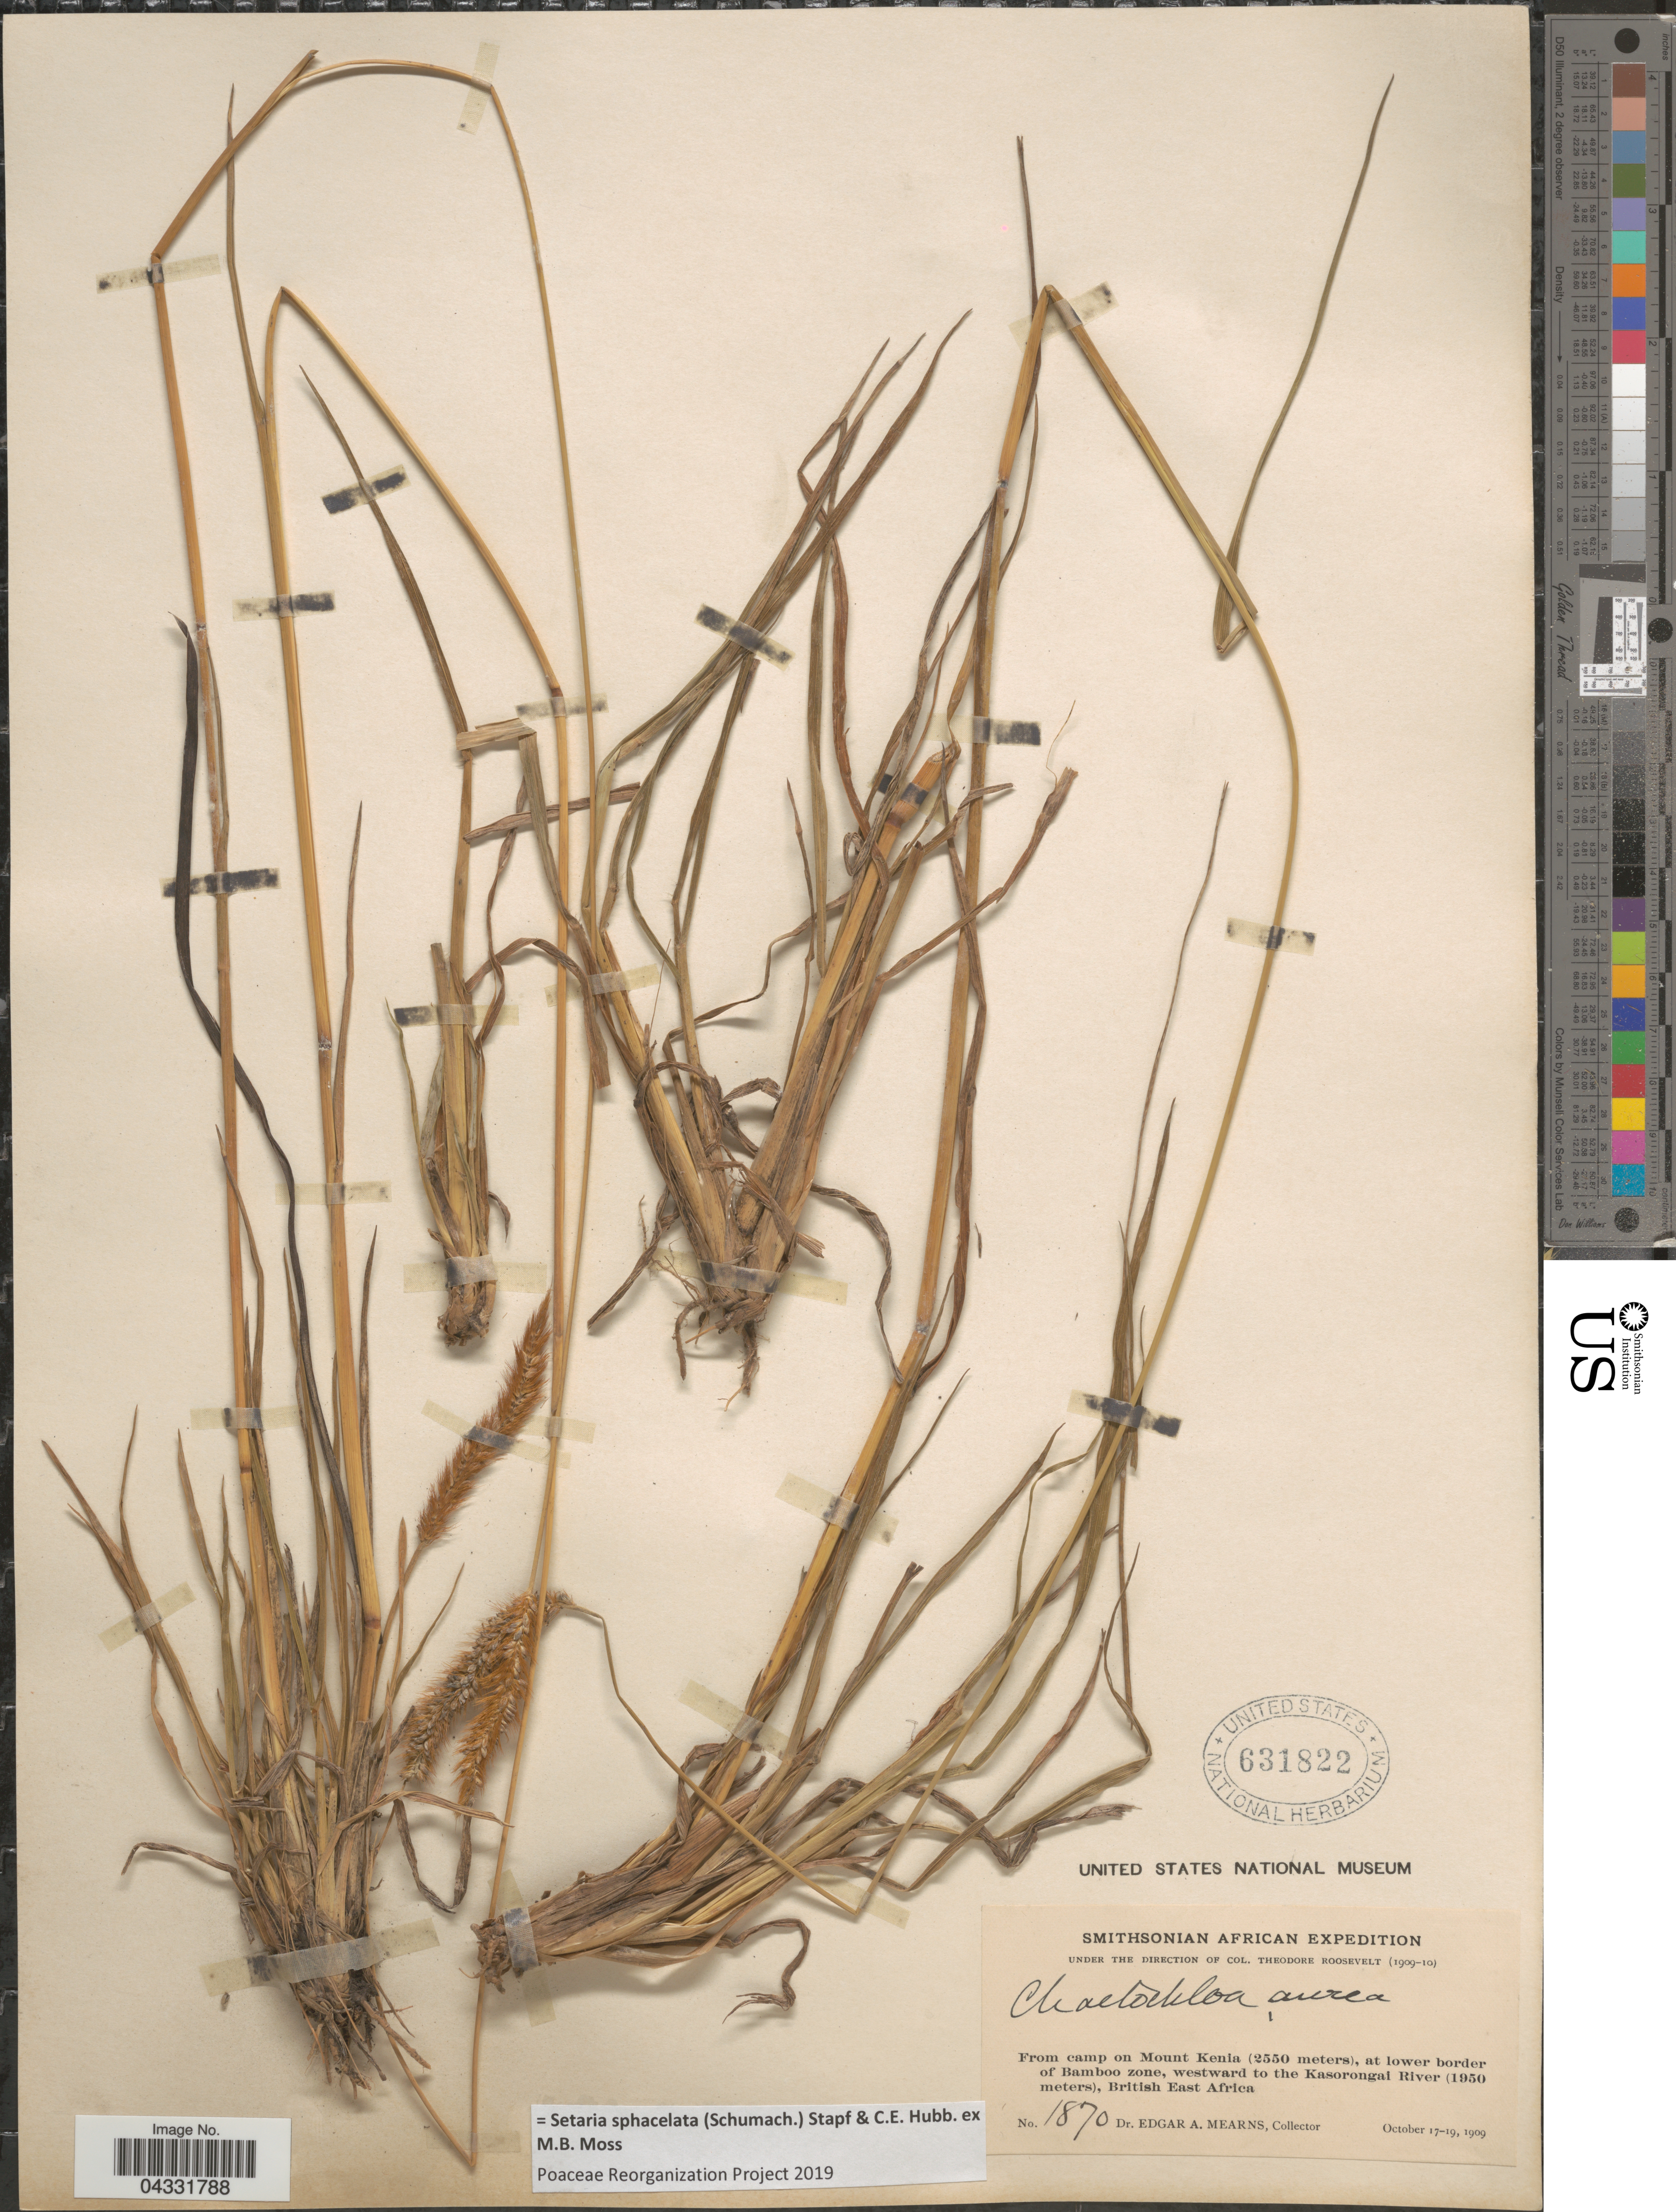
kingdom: Plantae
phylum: Tracheophyta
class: Liliopsida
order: Poales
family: Poaceae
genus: Setaria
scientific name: Setaria sphacelata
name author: (Schumach.) Stapf & Hubb. ex Moss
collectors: E. A. Mearns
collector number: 1870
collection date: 1909-10-17/1909-10-19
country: Kenya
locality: Smithsonian African Expedition. From camp on Mount Kenia, at lower border of Bamboo zone, westward to the Kasorongai River, British East Africa.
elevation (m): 1950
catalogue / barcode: US 631822